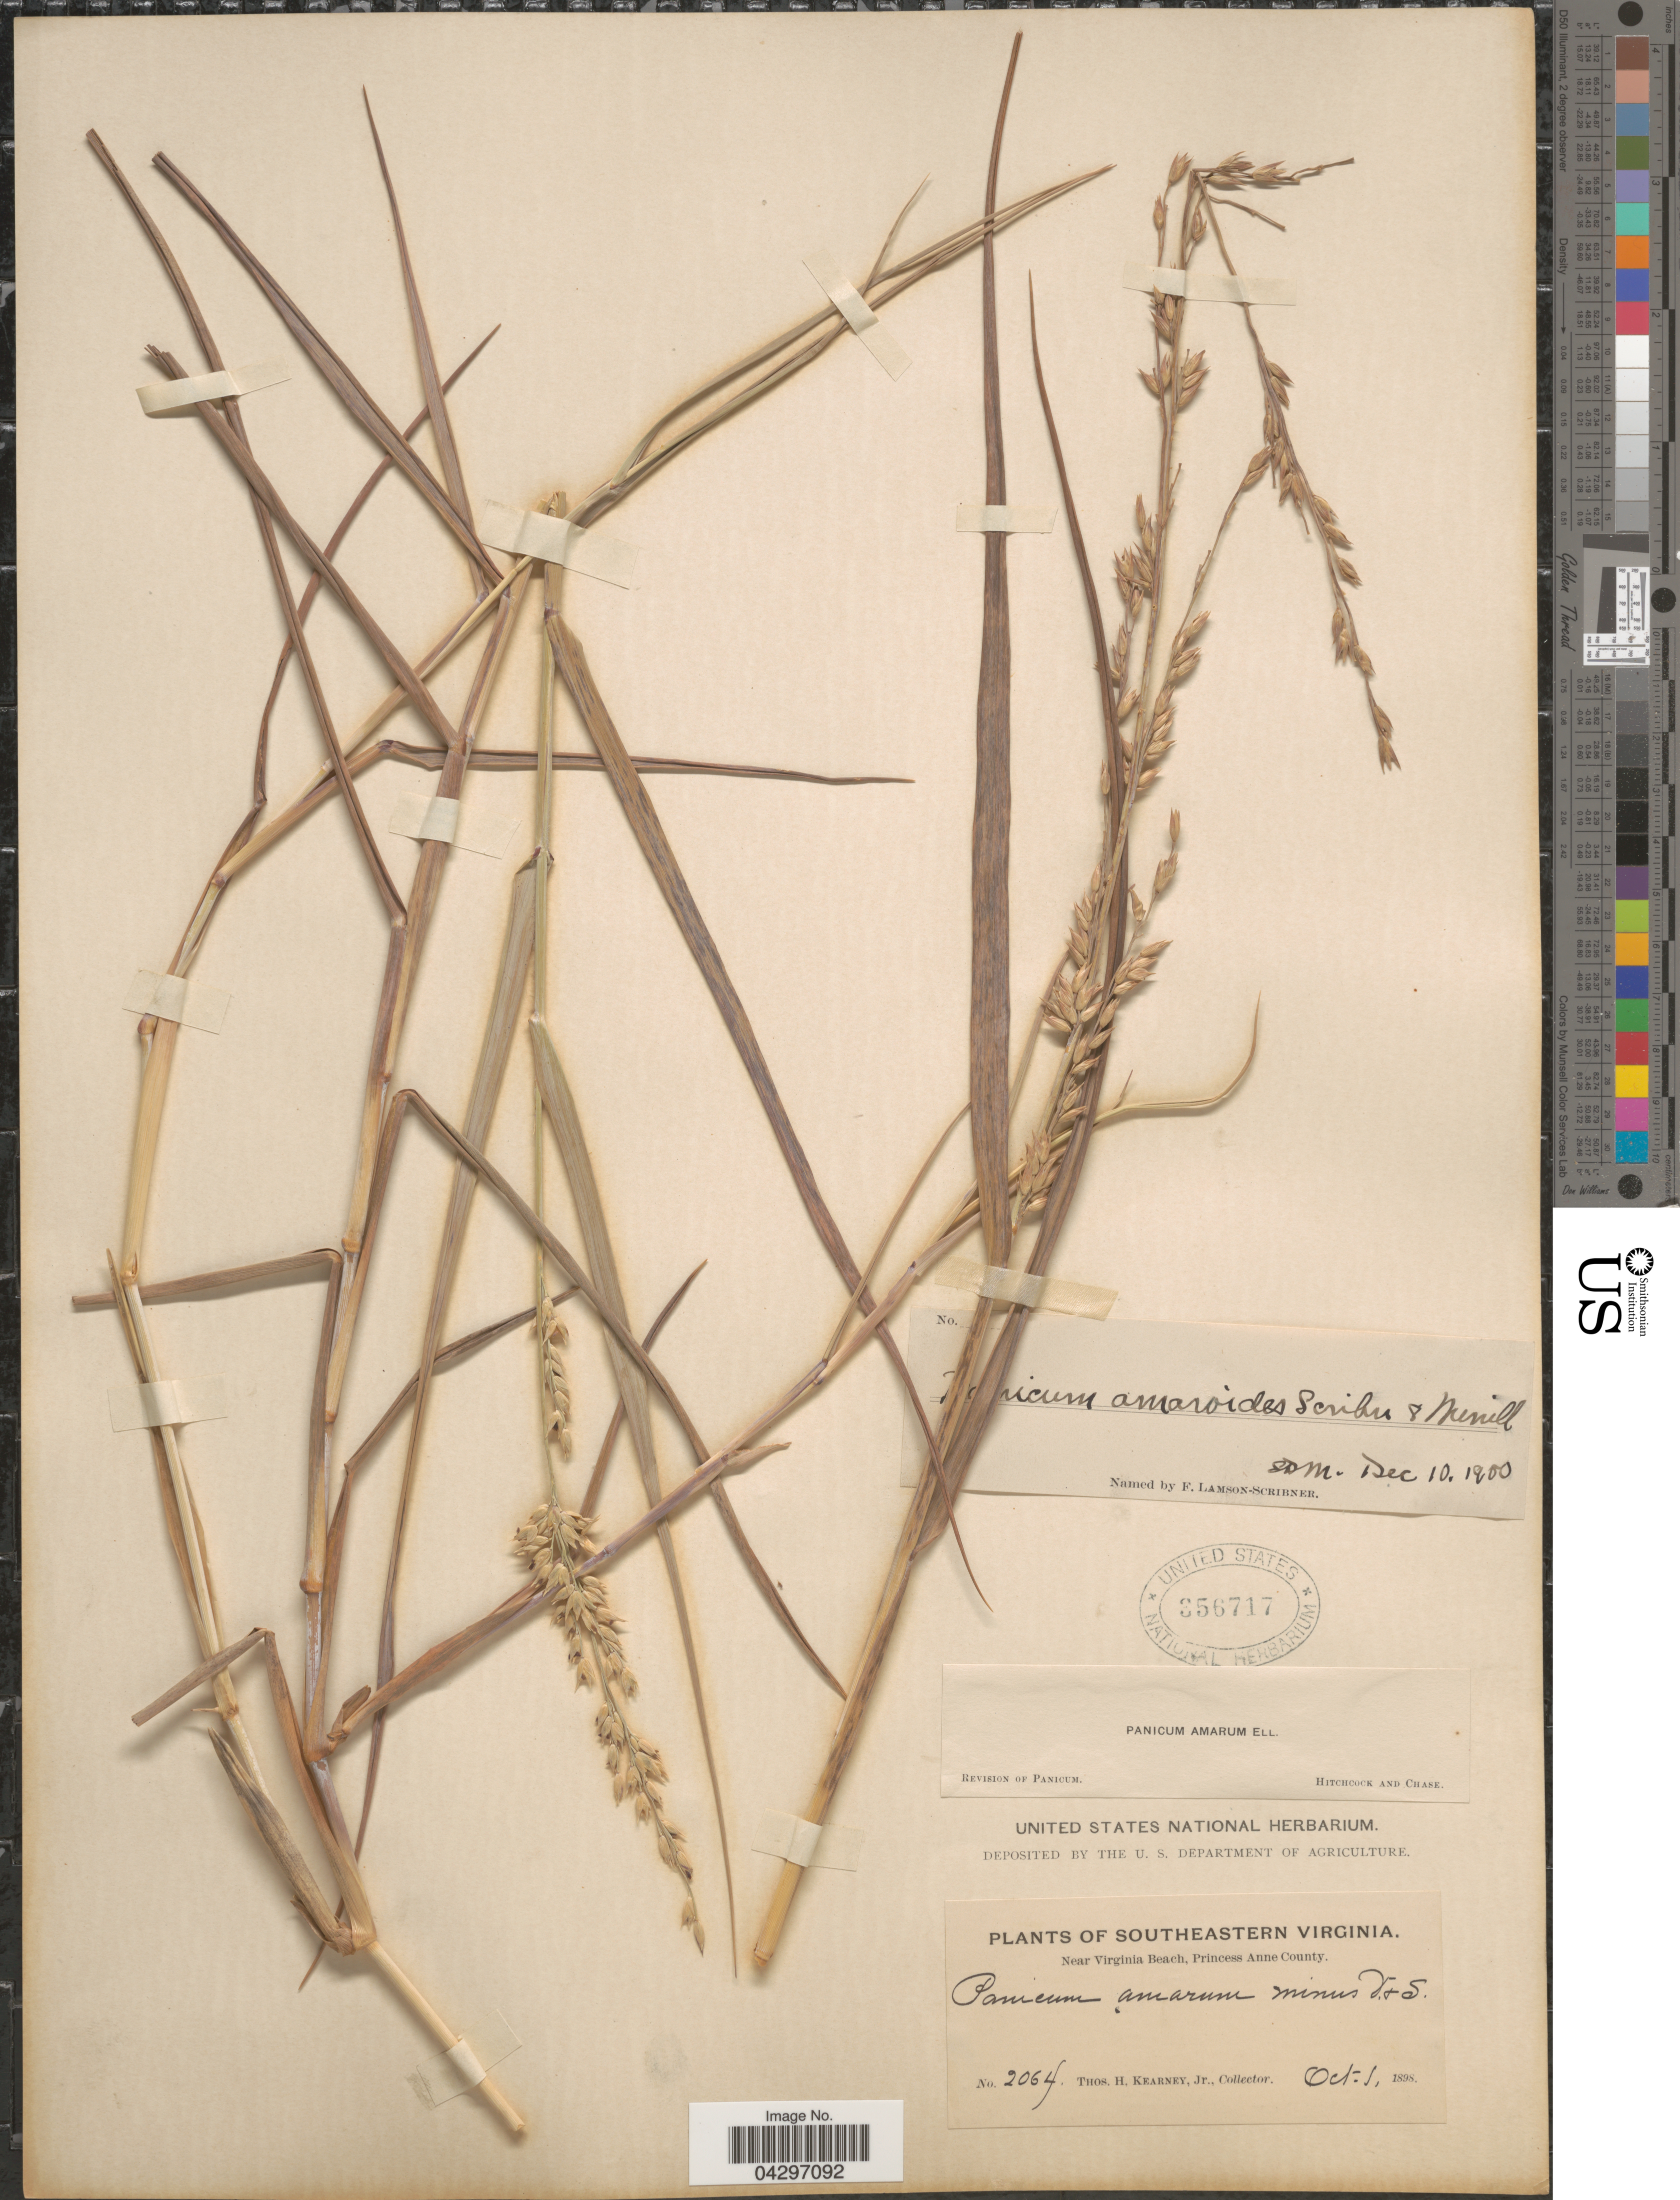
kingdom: Plantae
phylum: Tracheophyta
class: Liliopsida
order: Poales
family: Poaceae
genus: Panicum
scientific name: Panicum amarum var. amarulum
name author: (Hitchc. & Chase) Freckmann & Lelong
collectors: T. H. Kearney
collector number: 2064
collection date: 1898-10-01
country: United States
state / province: Virginia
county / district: City of Virginia Beach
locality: Southeastern Virginia. Near Virginia Beach, Princess Anne (=historic county name) County.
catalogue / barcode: US 356717